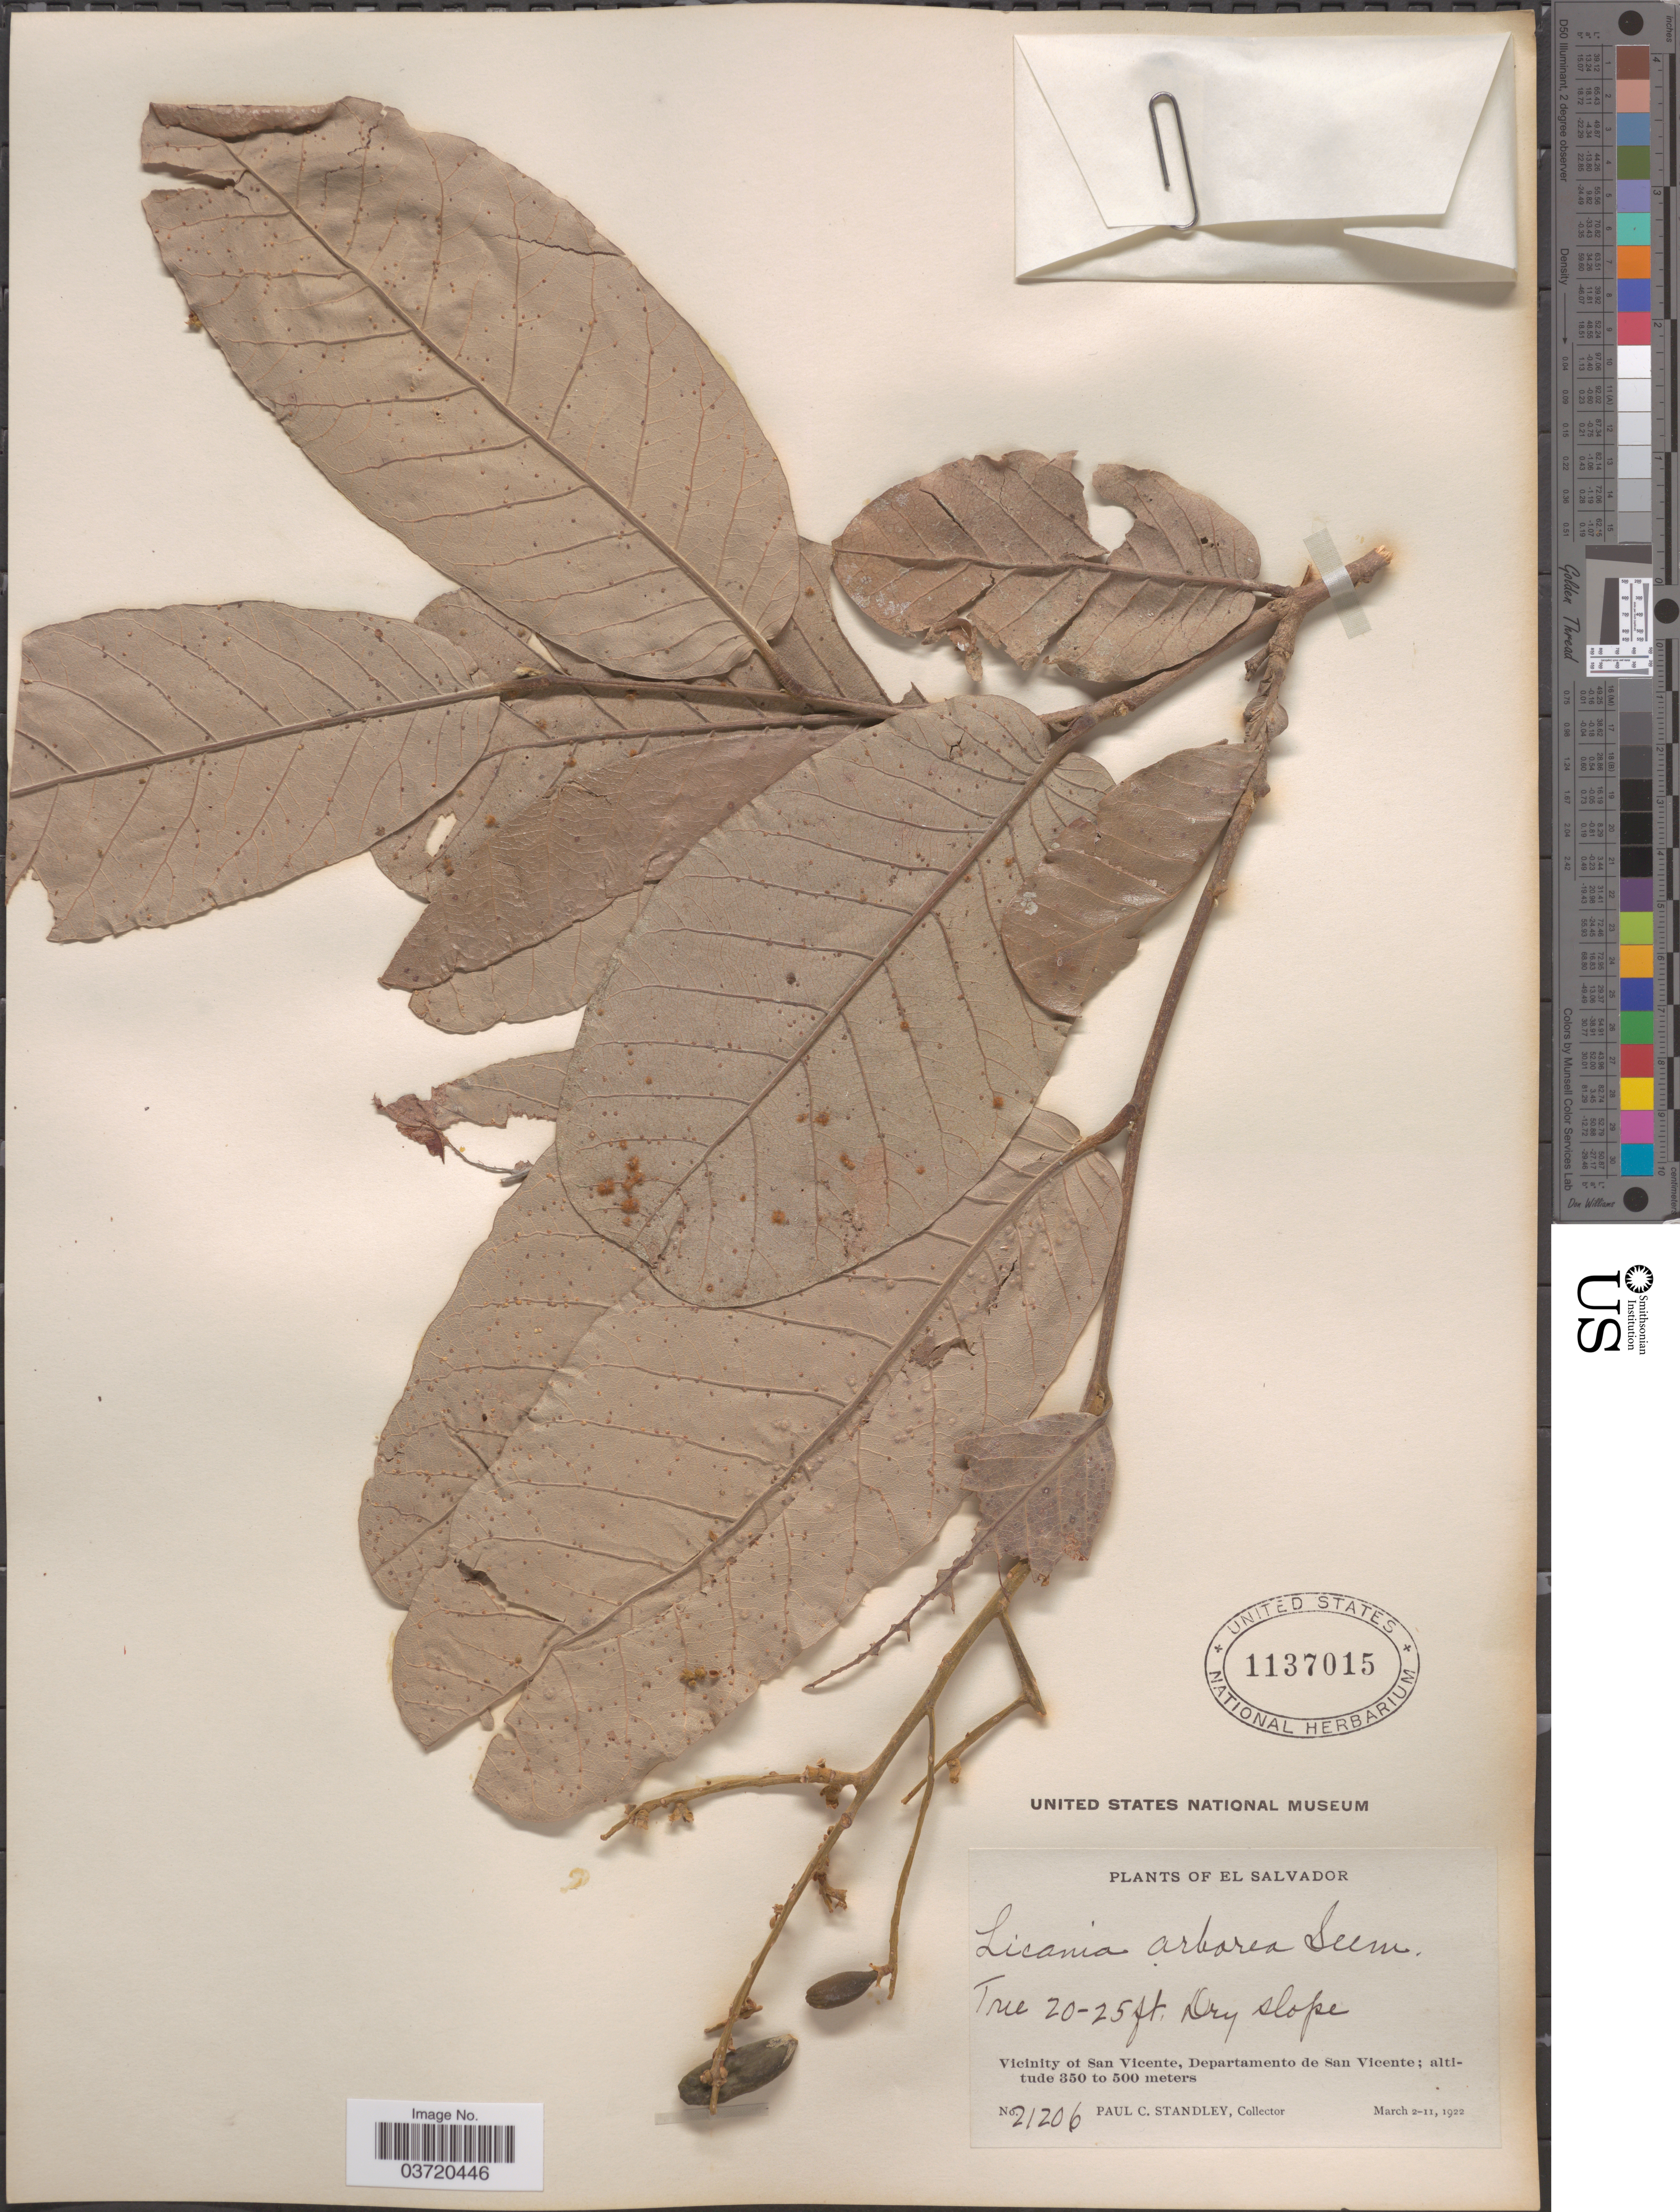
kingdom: Plantae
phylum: Tracheophyta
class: Magnoliopsida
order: Malpighiales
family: Chrysobalanaceae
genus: Microdesmia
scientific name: Microdesmia arborea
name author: (Seem.) Sothers & Prance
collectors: P. C. Standley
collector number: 21206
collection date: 1922-03-02/1922-03-11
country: El Salvador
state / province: San Vincente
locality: Vicinity of San Vicente, Departamento de San Vicente.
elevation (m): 350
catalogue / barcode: US 1137015